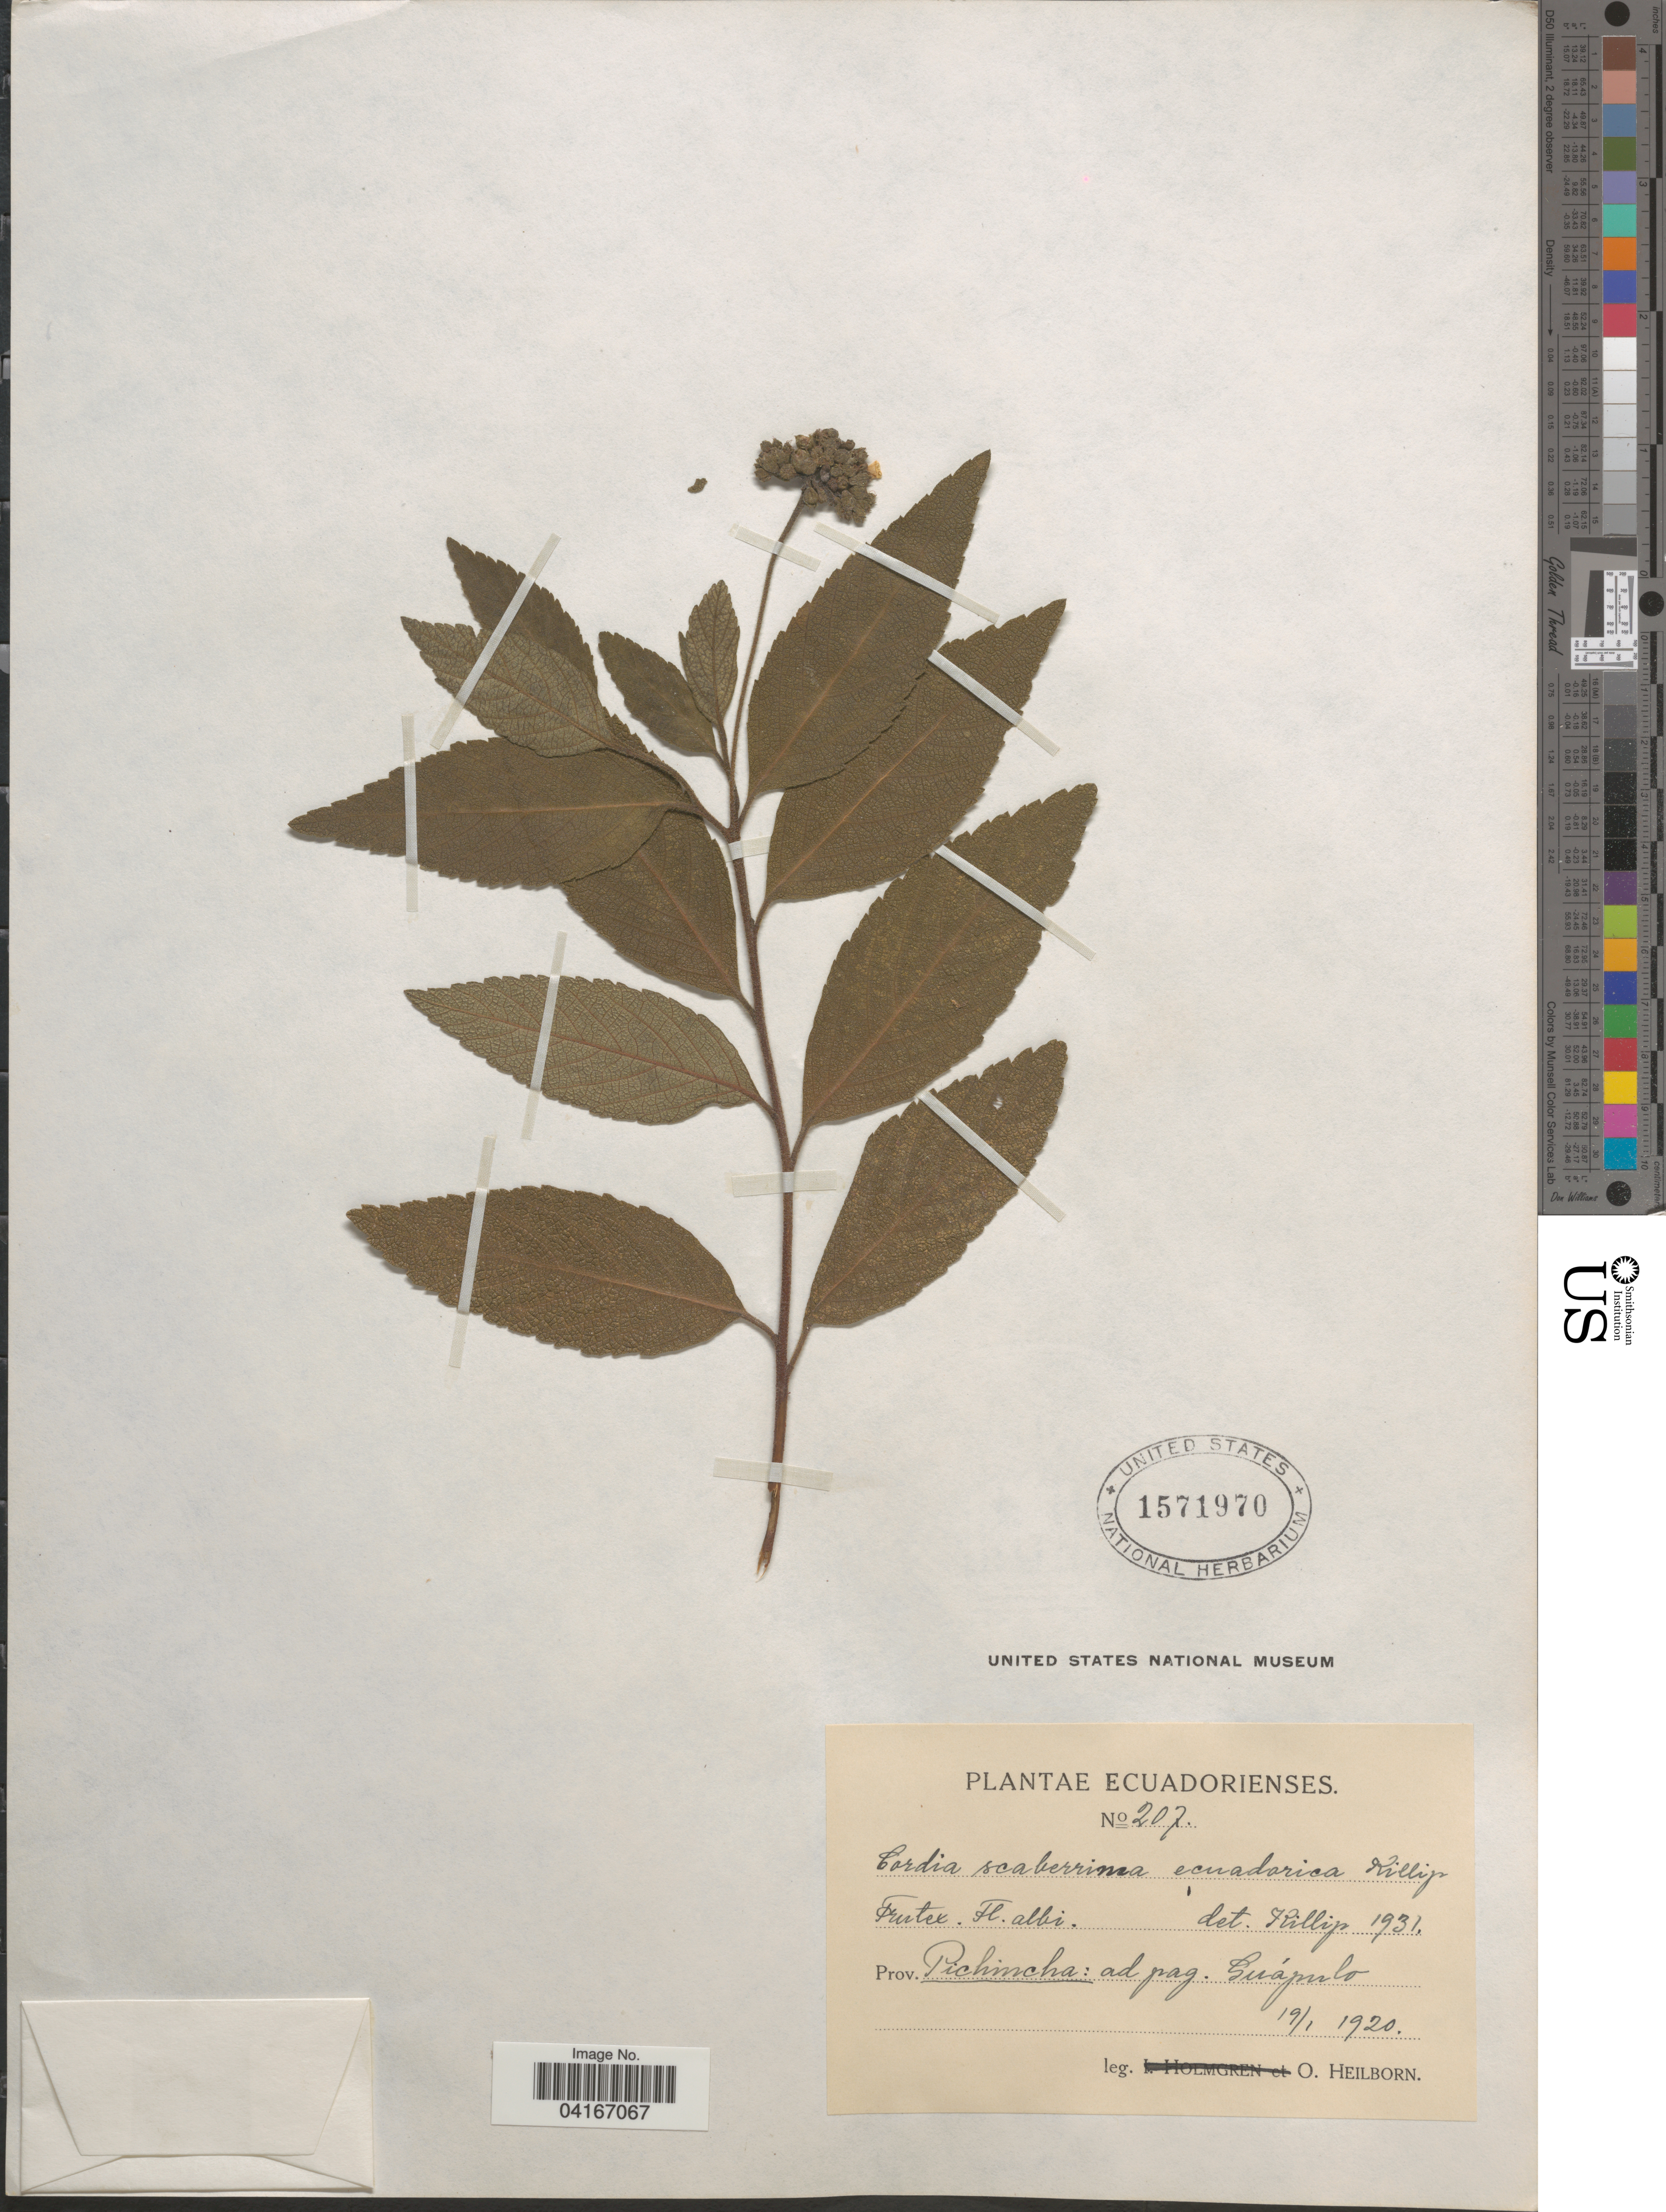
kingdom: Plantae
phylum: Tracheophyta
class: Magnoliopsida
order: Boraginales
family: Cordiaceae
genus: Cordia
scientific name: Cordia scaberrima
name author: Kunth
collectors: O. Heilborn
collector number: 207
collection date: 1920-01-19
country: Ecuador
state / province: Pichincha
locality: Ad pag. Guápulo.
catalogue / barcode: US 1571970